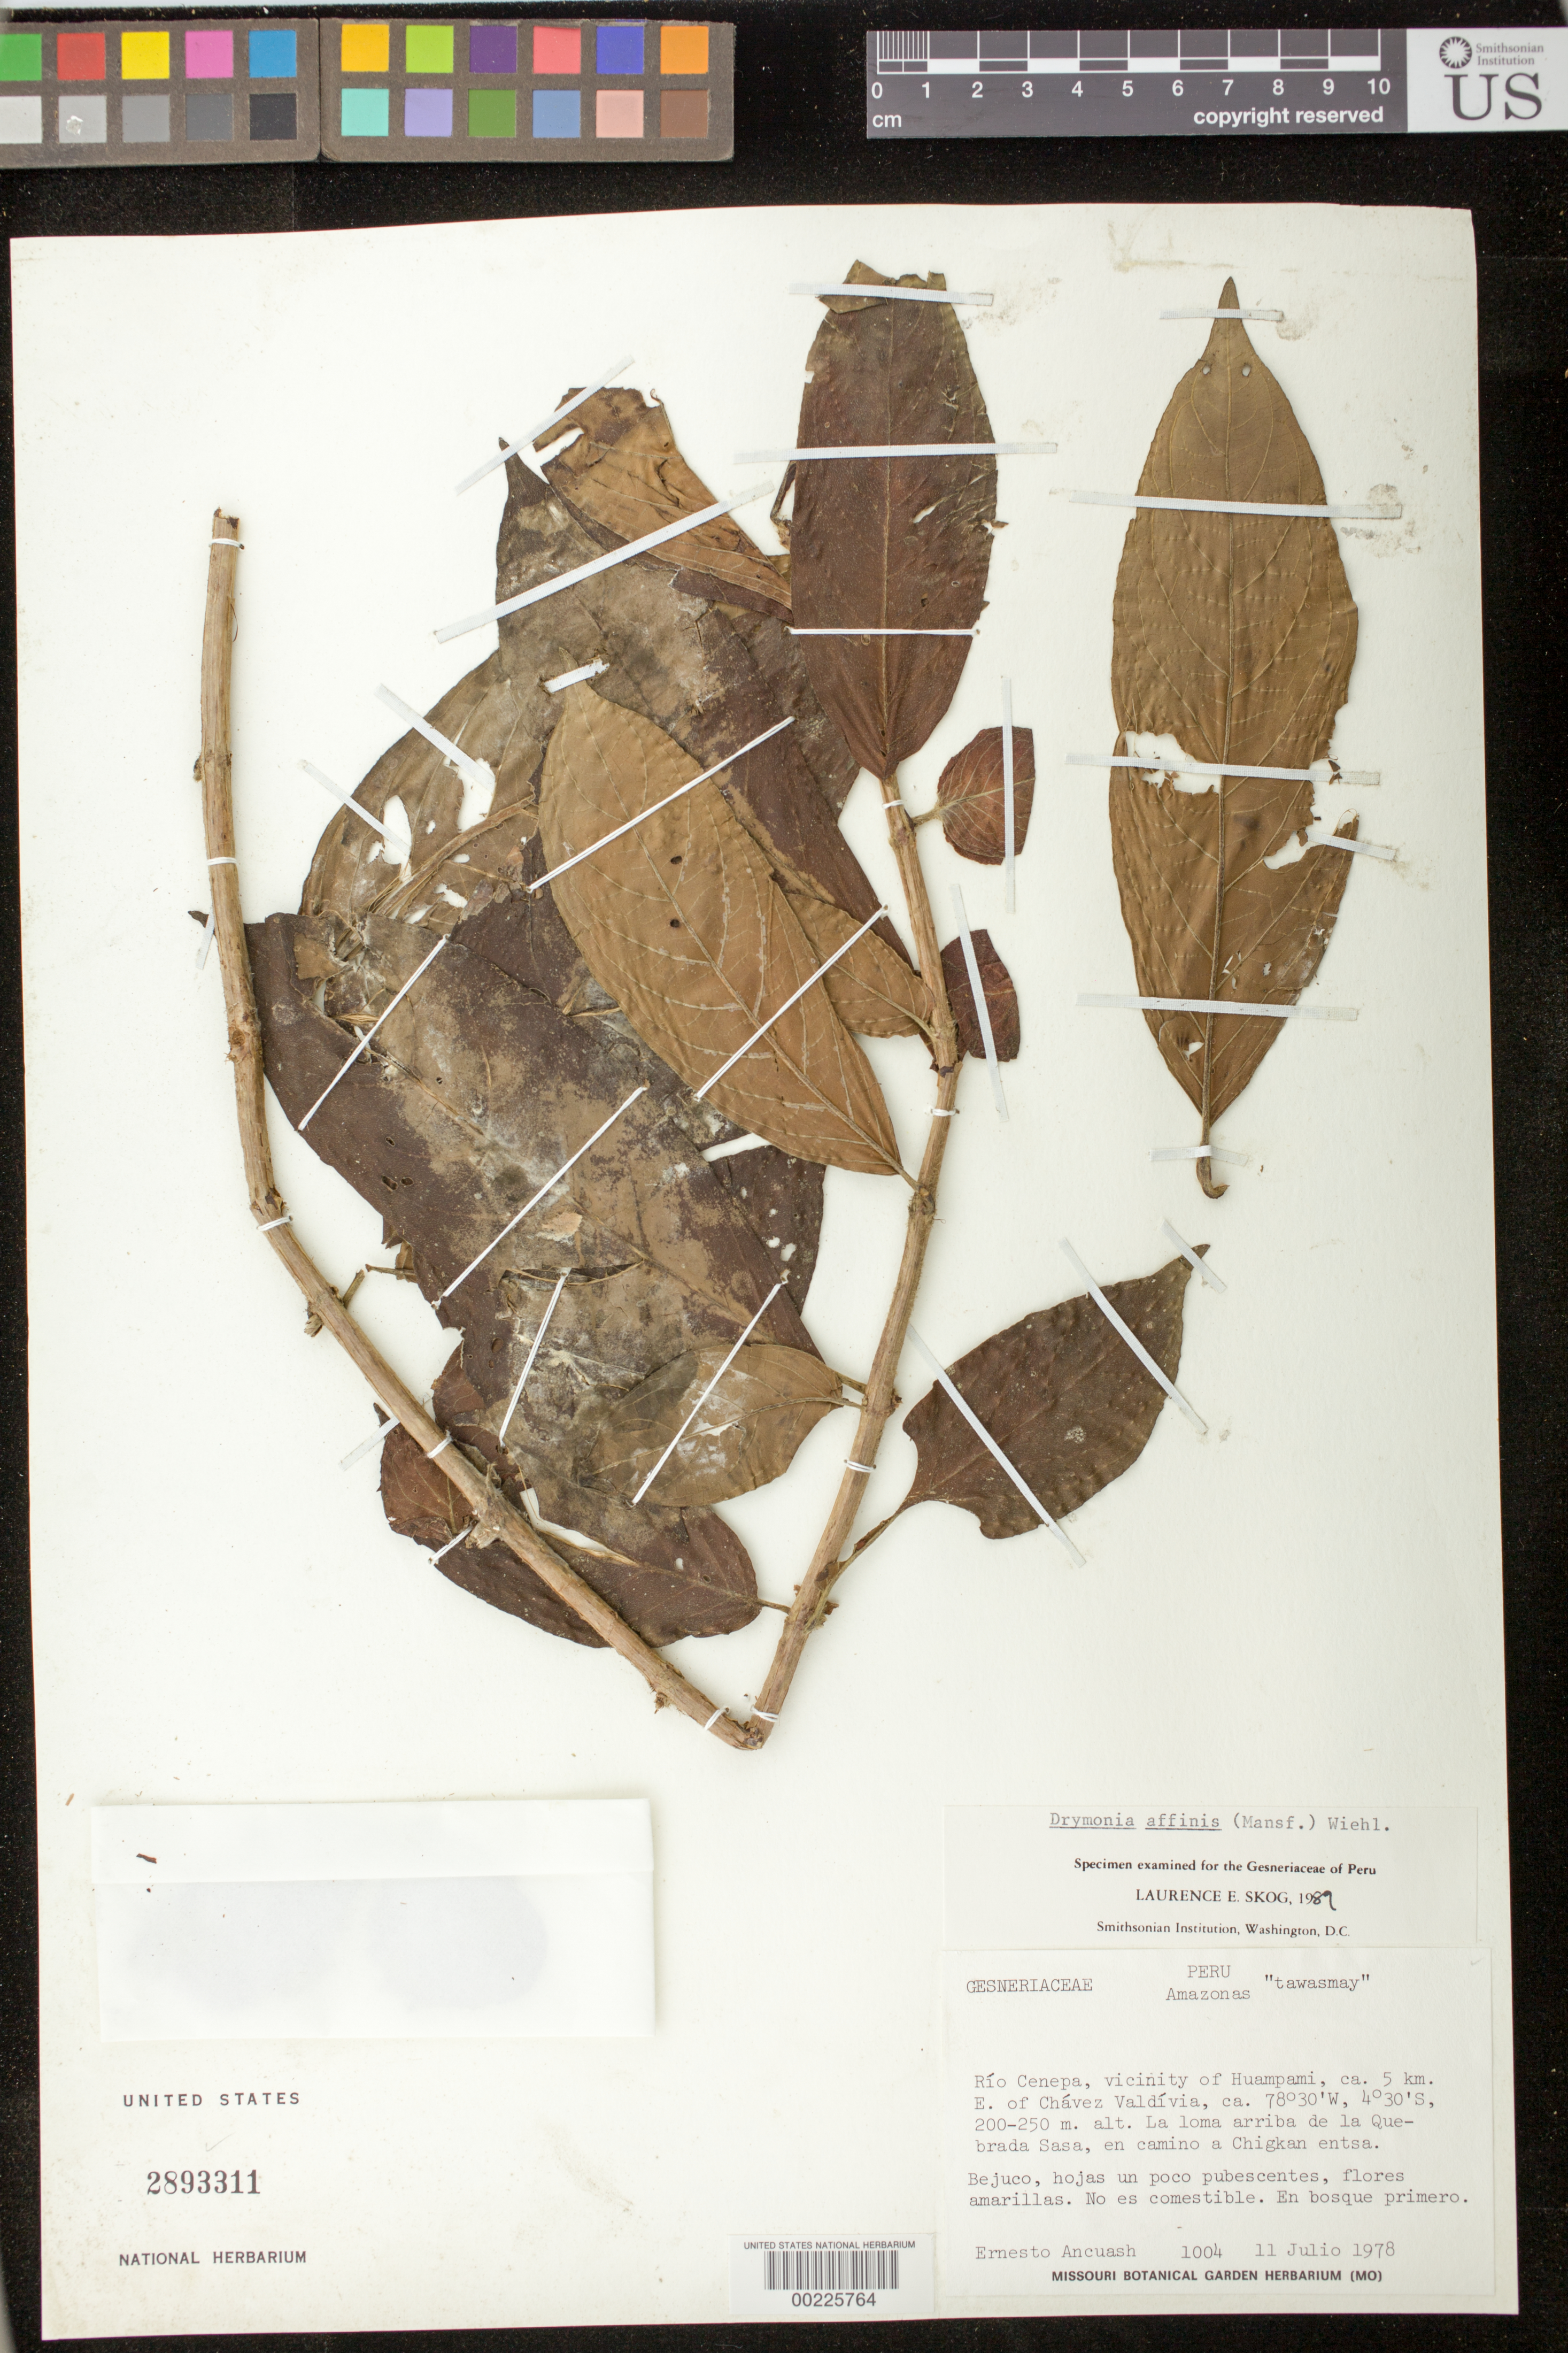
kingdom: Plantae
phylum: Tracheophyta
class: Magnoliopsida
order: Lamiales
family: Gesneriaceae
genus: Drymonia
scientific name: Drymonia affinis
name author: (Mansf.) Wiehler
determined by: Skog, Laurence E.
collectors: E. Ancuash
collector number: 1004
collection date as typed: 11 Jul 1978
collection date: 1978-07-11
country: Peru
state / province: Amazonas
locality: Río Cenepa, vicinity of Huampami, ca. 5 km E of Chávez Valdivia; La loma arriba de la Quebrada Sasa, en camino a Chigkan entsa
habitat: En bosque primero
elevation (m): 200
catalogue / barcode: US 2893311